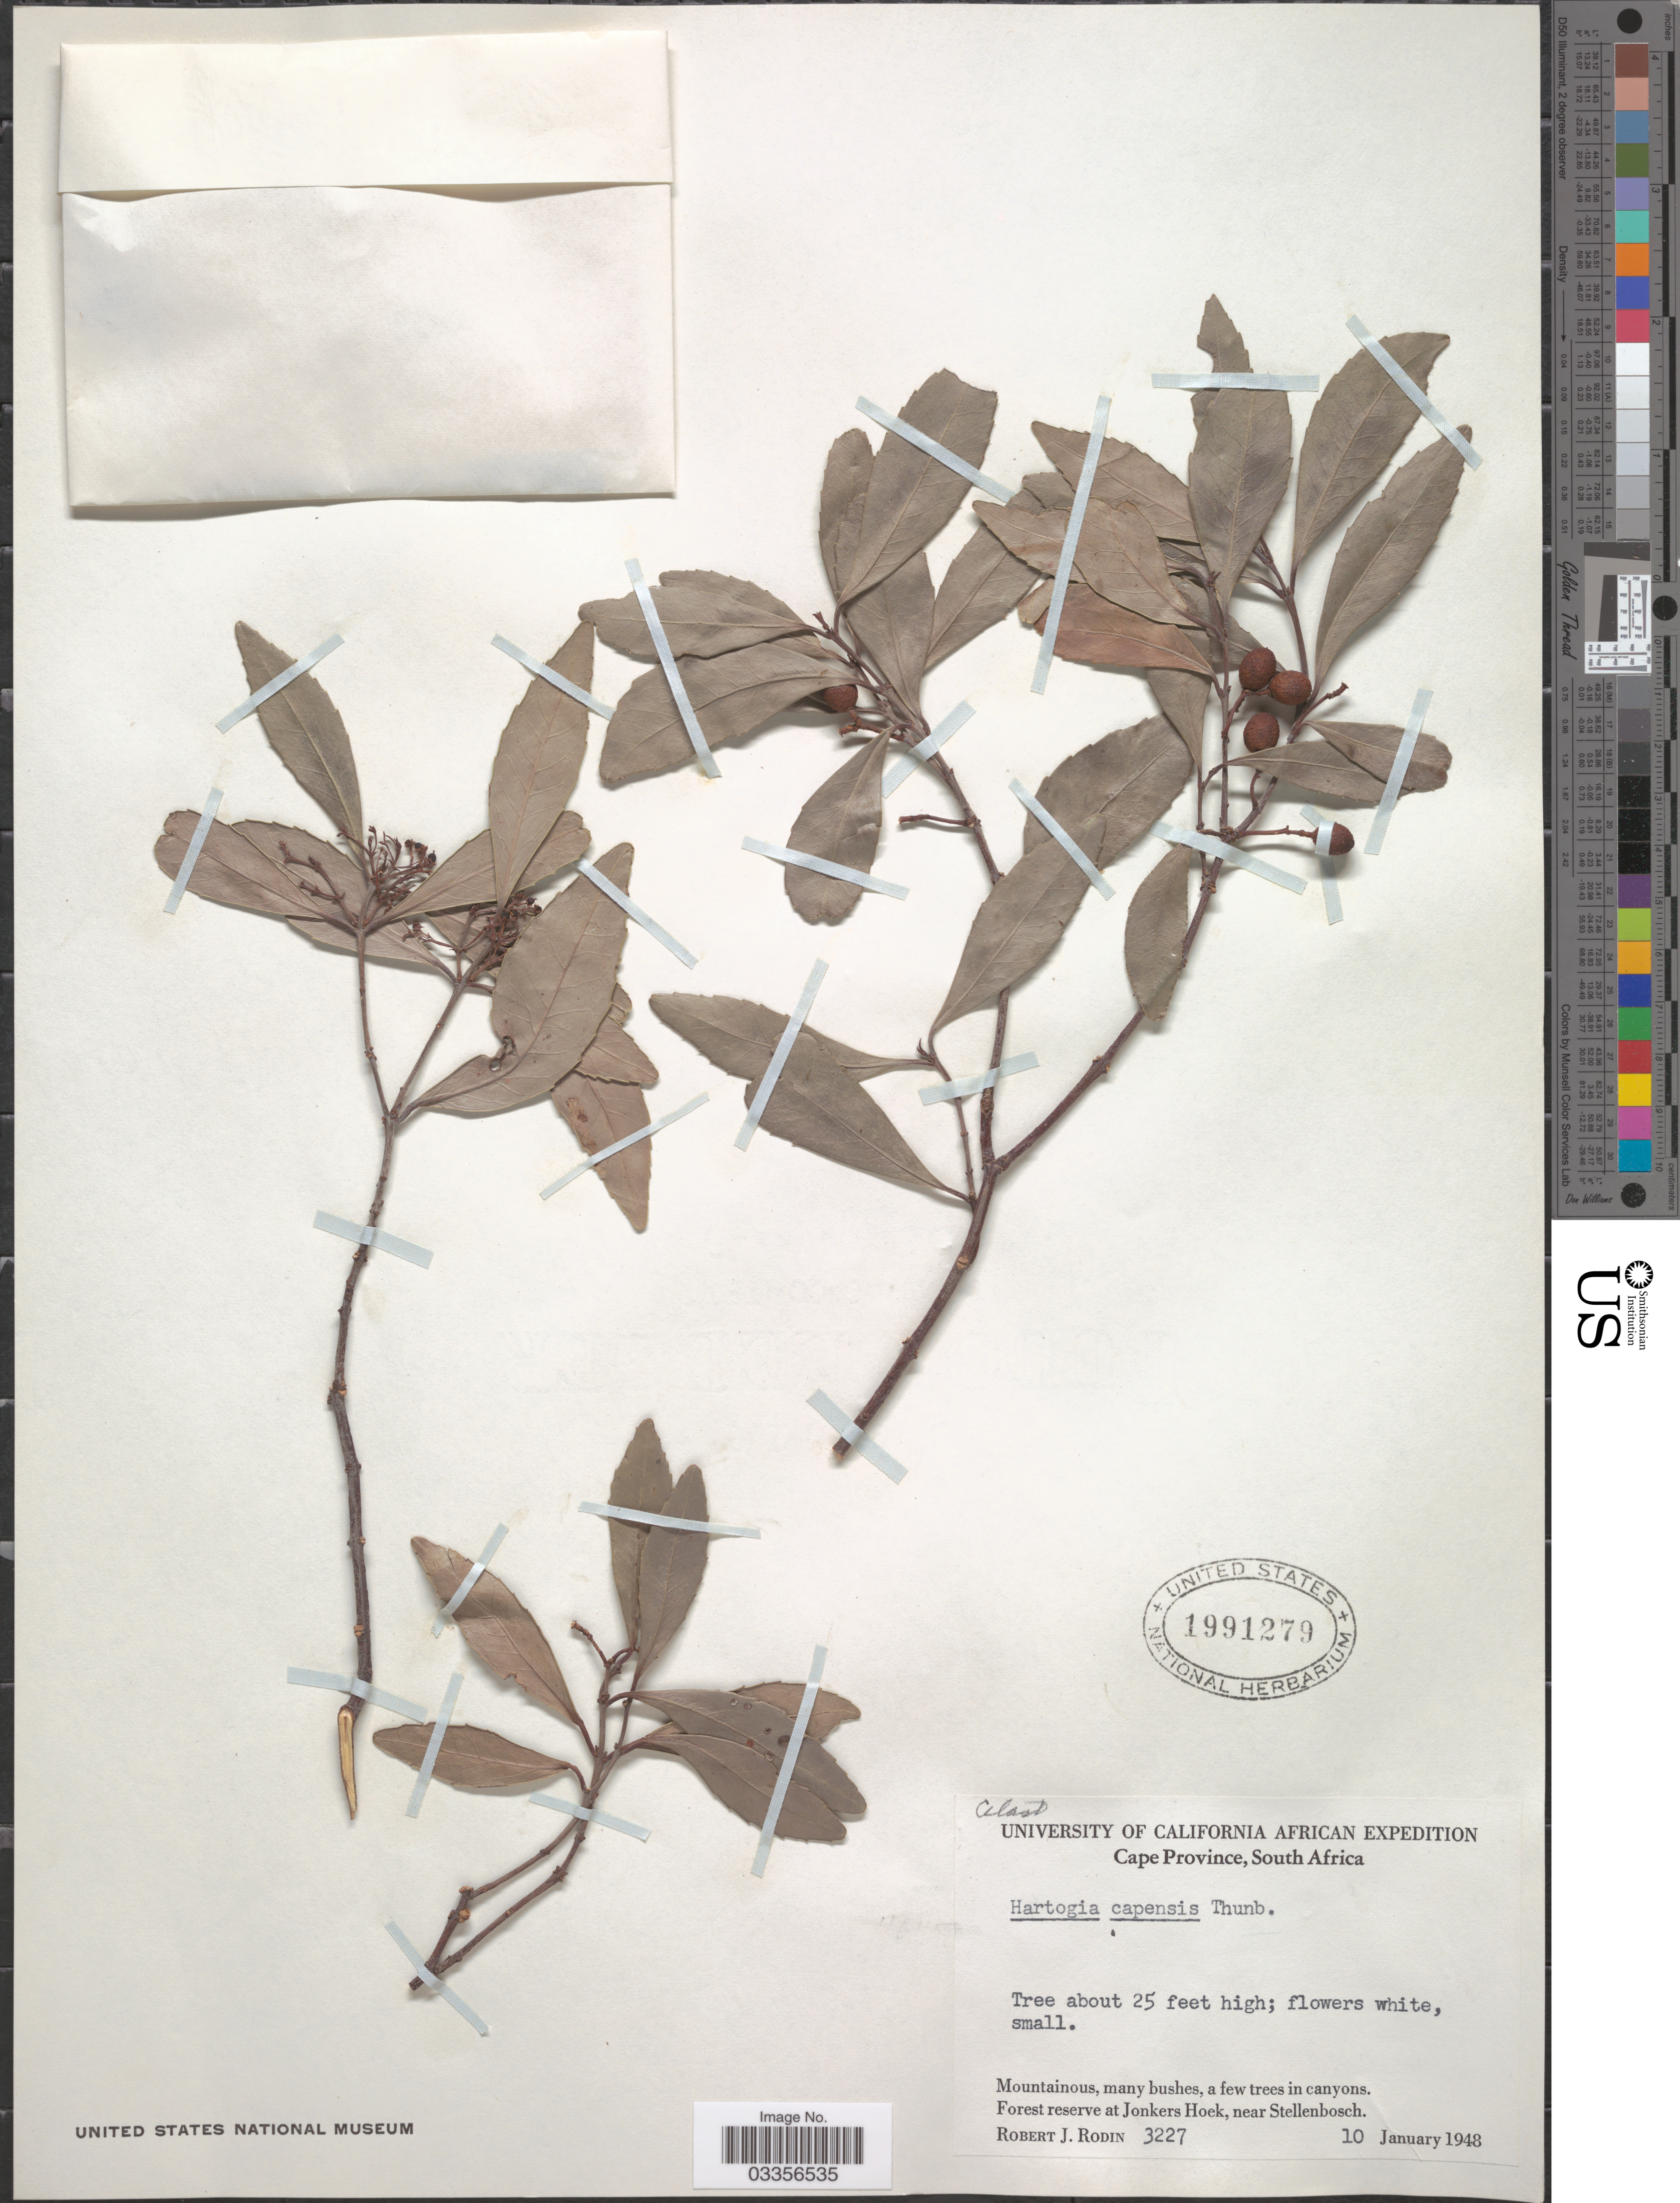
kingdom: Plantae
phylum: Tracheophyta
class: Magnoliopsida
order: Celastrales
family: Celastraceae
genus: Elaeodendron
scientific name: Elaeodendron schinoides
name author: Spreng.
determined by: Strong, Mark T., (BOT), Smithsonian Institution - National Museum of Natural History (UNITED STATES)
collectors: R. J. Rodin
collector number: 3227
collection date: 1948-01-10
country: South Africa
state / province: Western Cape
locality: Forest reserve at Jonkers Hoek, near Stellenbosch.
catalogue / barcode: US 1991279